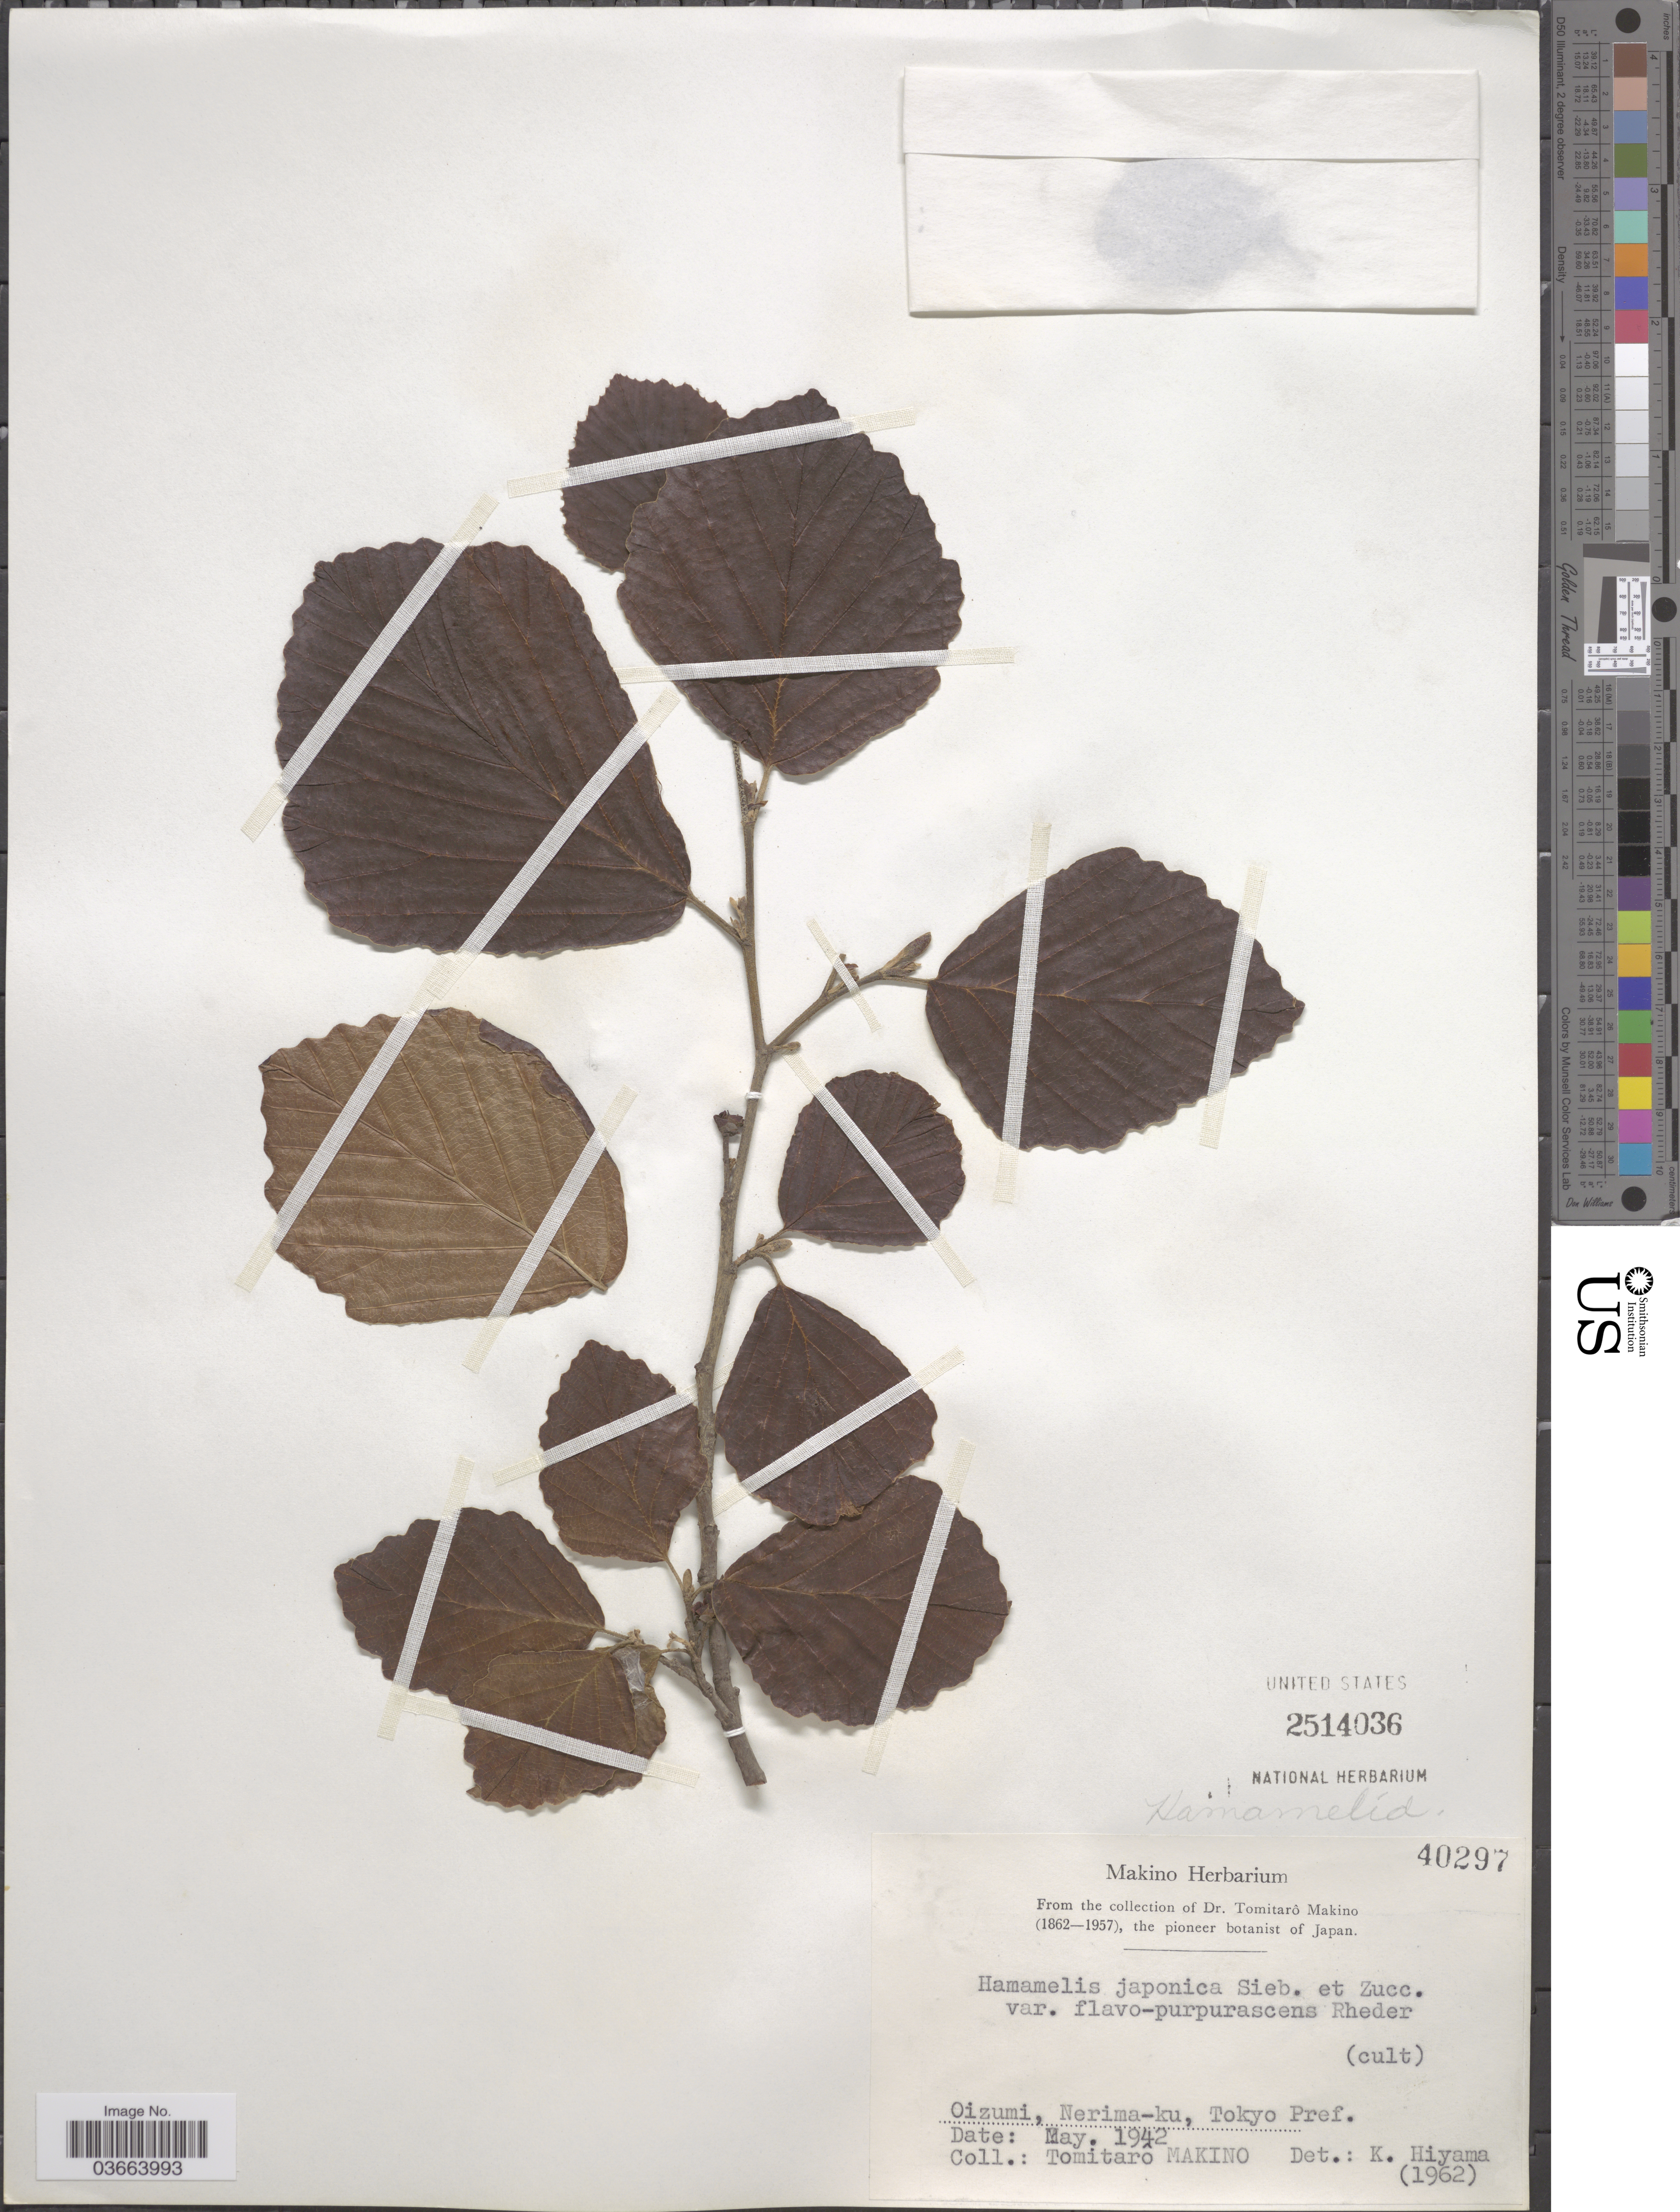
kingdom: Plantae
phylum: Tracheophyta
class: Magnoliopsida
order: Saxifragales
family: Hamamelidaceae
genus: Hamamelis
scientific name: Hamamelis japonica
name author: Siebold & Zucc.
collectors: T. Makino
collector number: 40297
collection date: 1942-05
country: Japan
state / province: Tokyo, Federal City of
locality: Oizumi, Nerima-ku, Tokyo Pref.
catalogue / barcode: US 2514036